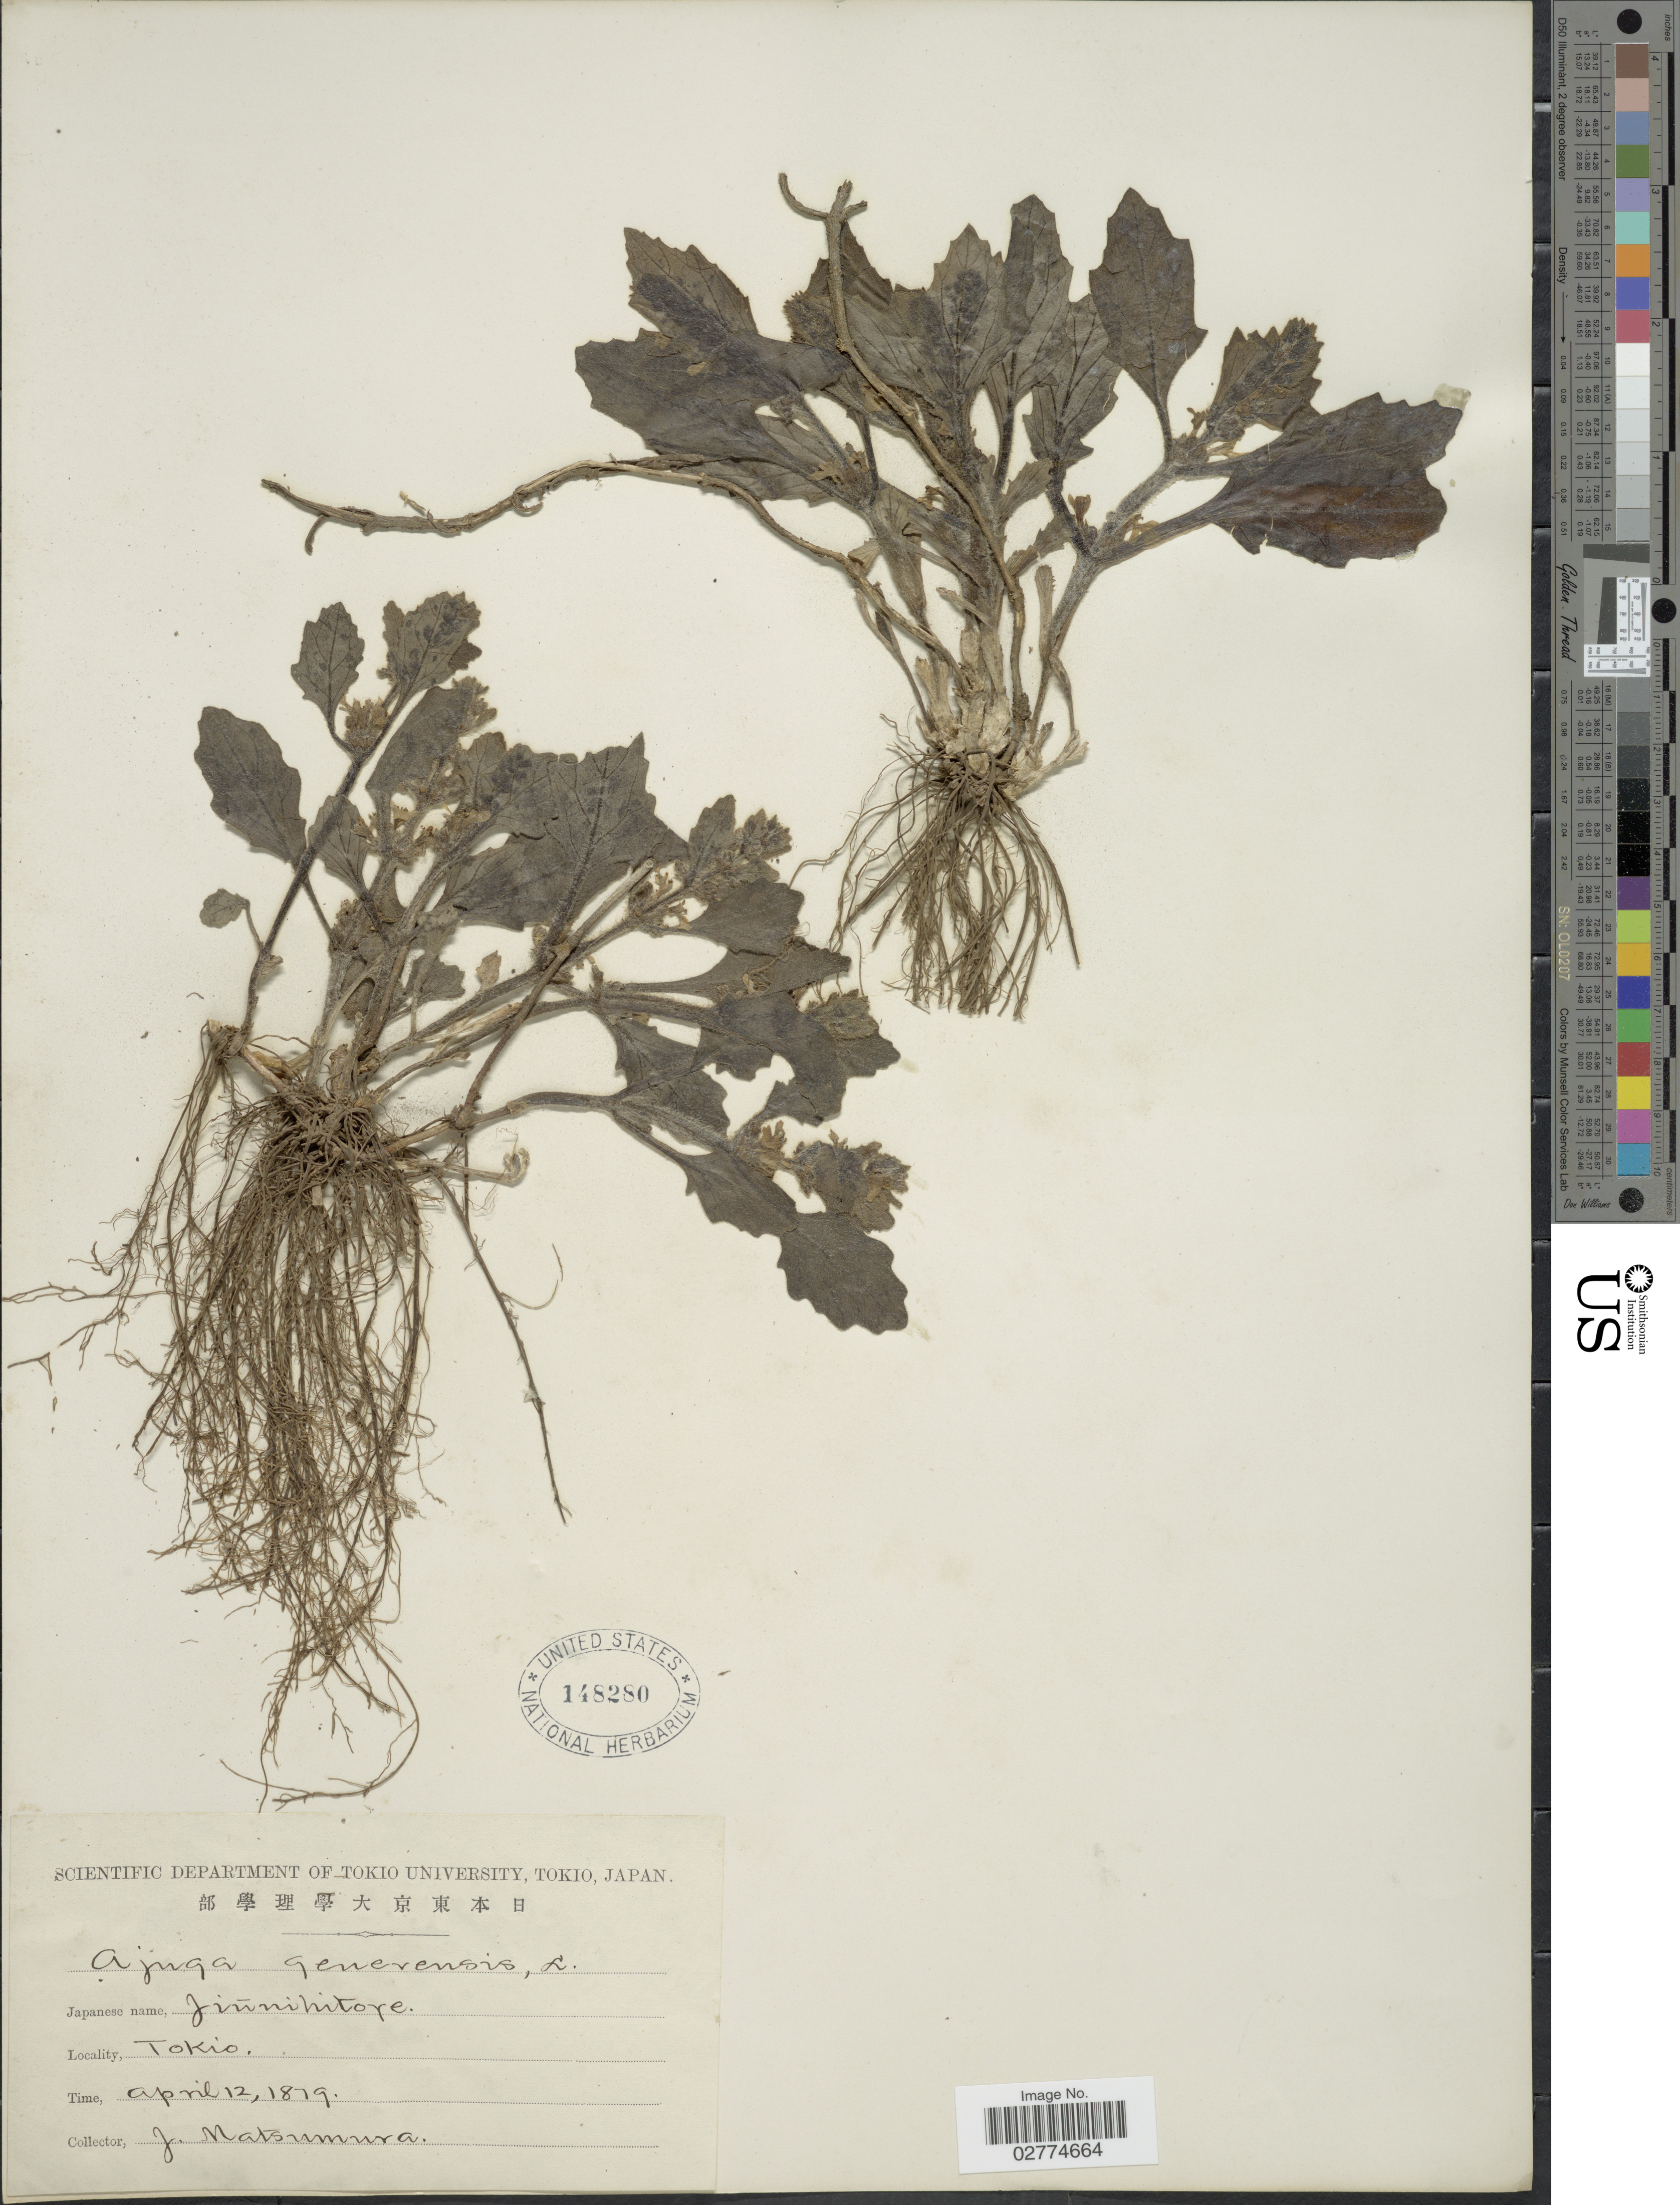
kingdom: Plantae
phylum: Tracheophyta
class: Magnoliopsida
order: Lamiales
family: Lamiaceae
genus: Ajuga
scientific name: Ajuga genevensis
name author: L.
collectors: J. Matsumura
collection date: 1879-04-12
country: Japan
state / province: Tokyo, Federal City of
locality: Tokio.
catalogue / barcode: US 148280